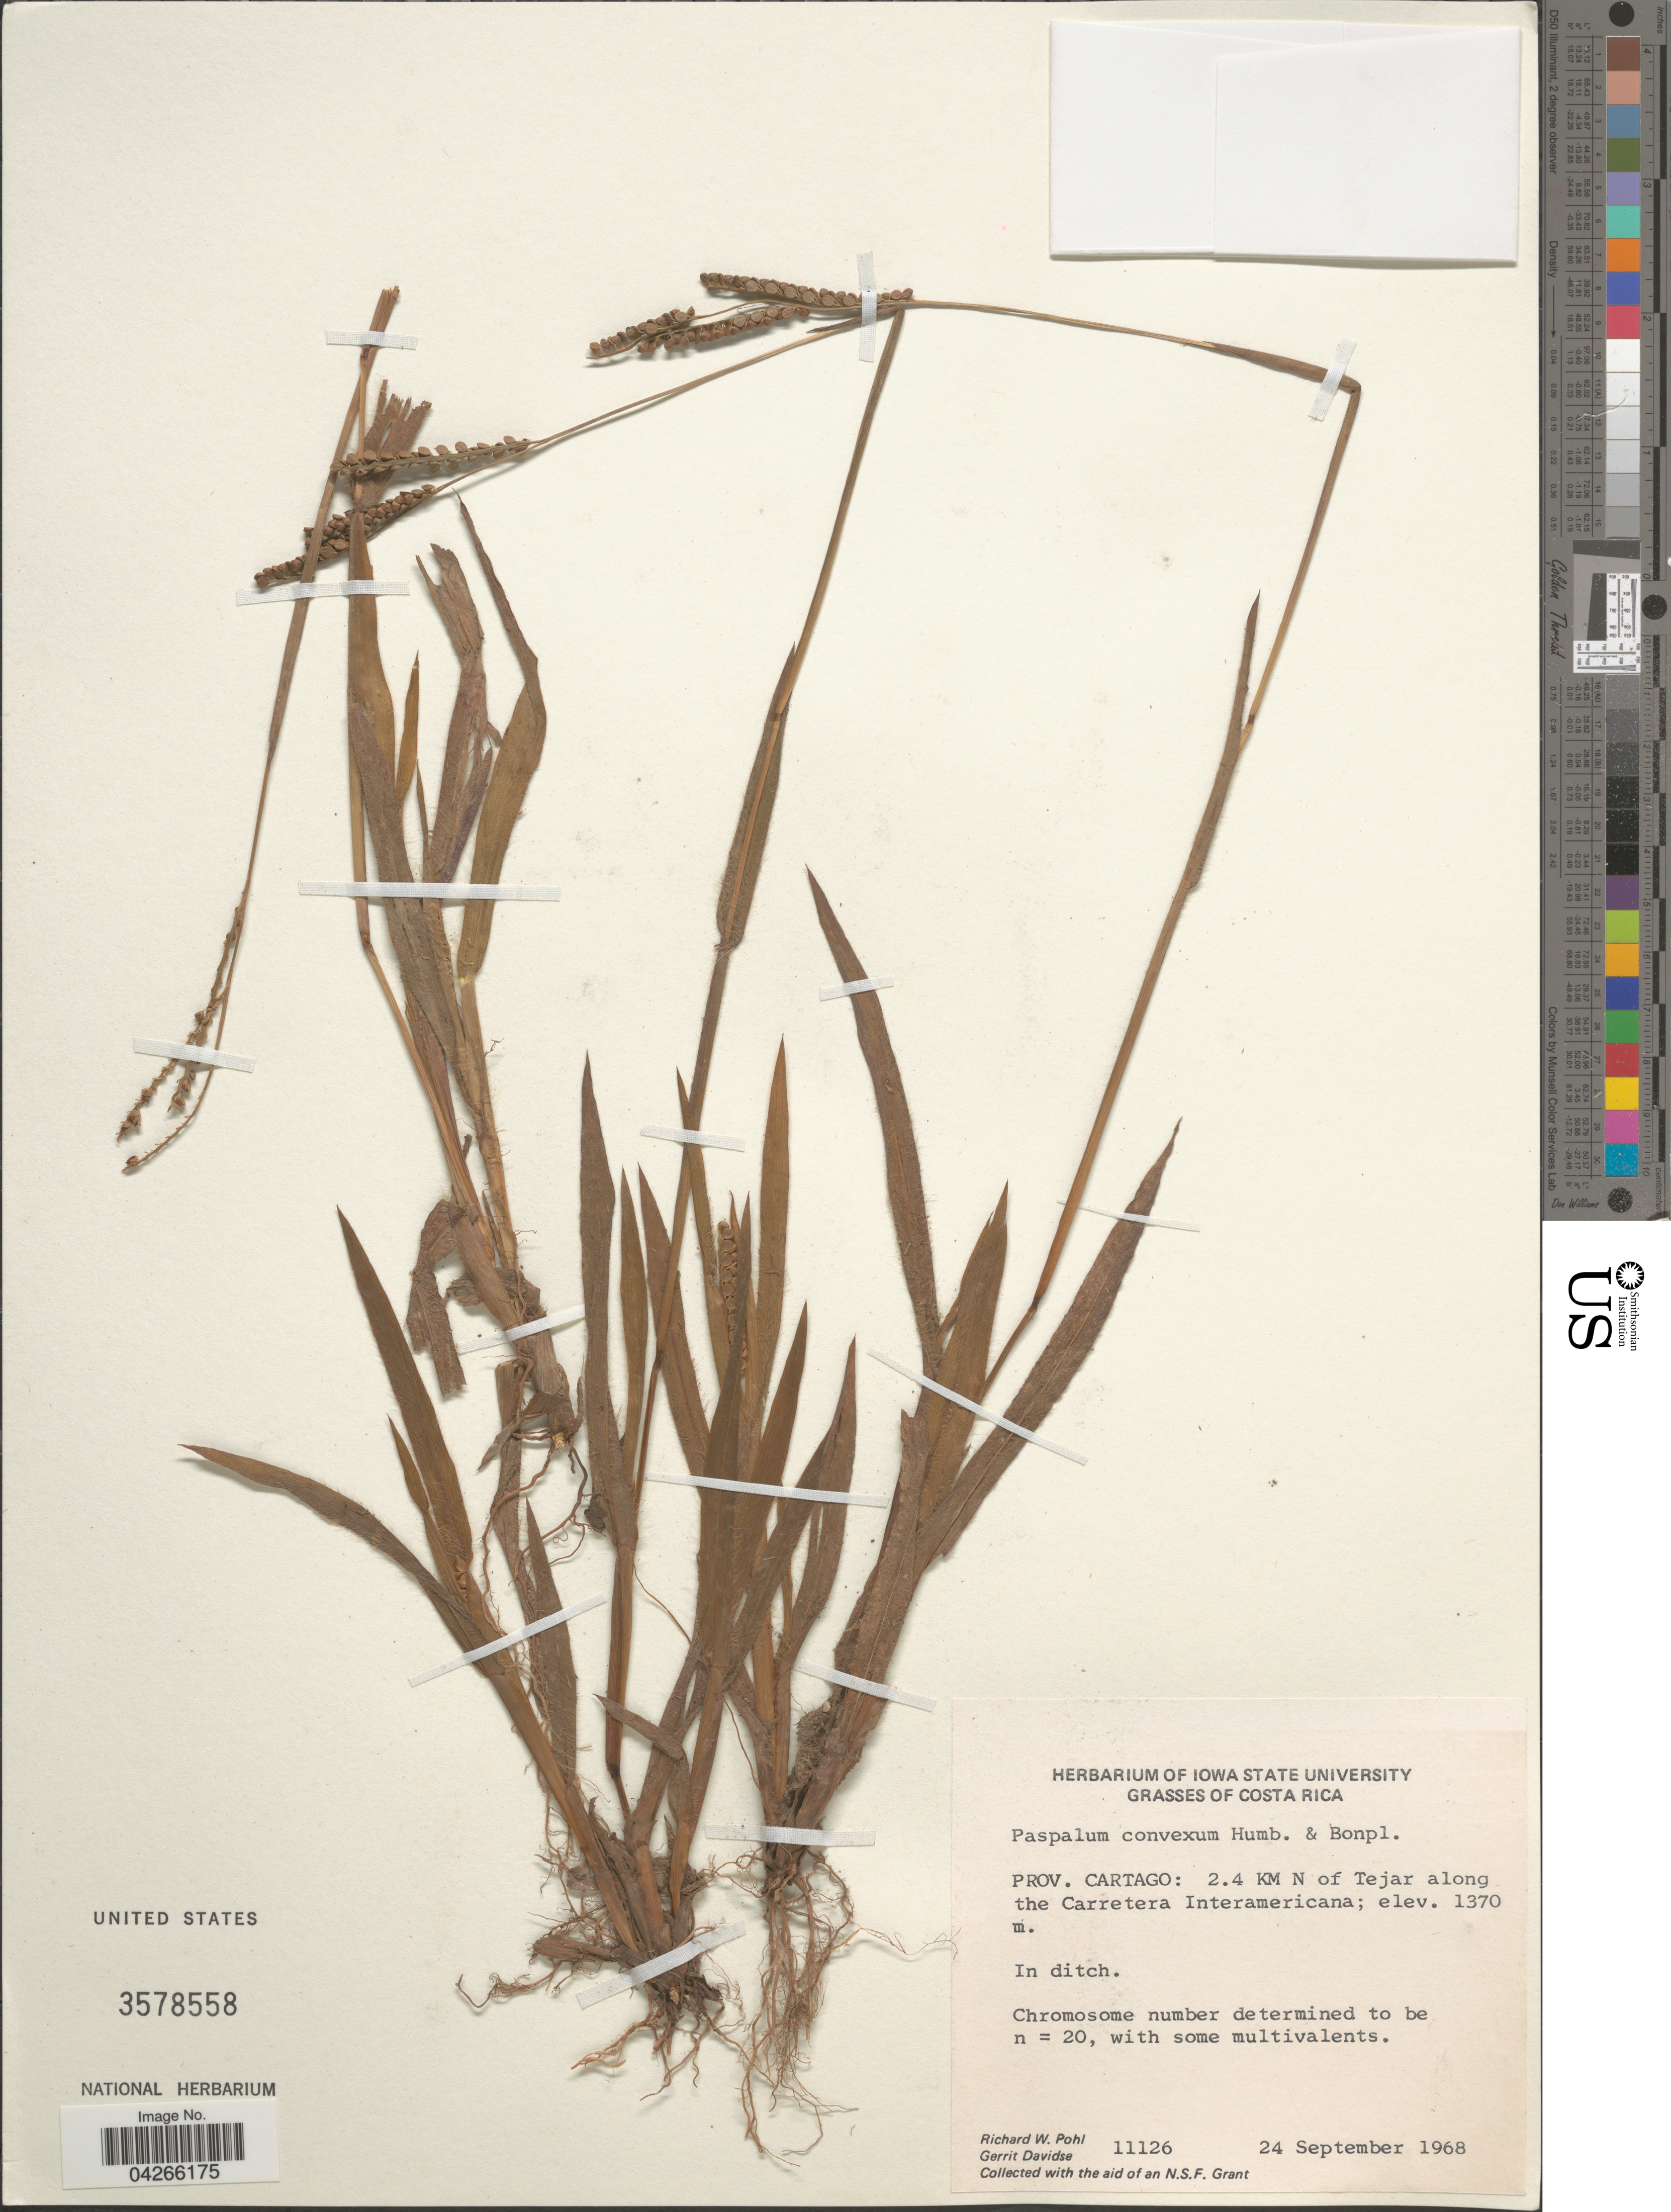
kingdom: Plantae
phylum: Tracheophyta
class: Liliopsida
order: Poales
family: Poaceae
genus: Paspalum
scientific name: Paspalum convexum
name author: Humb. & Bonpl. ex Flüggé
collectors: R. W. Pohl & G. Davidse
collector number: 11126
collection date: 1968-09-24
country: Costa Rica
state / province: Cartago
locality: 2.4 KM N of Tejar along the Carretera Interamericana.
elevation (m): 1370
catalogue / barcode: US 3578558